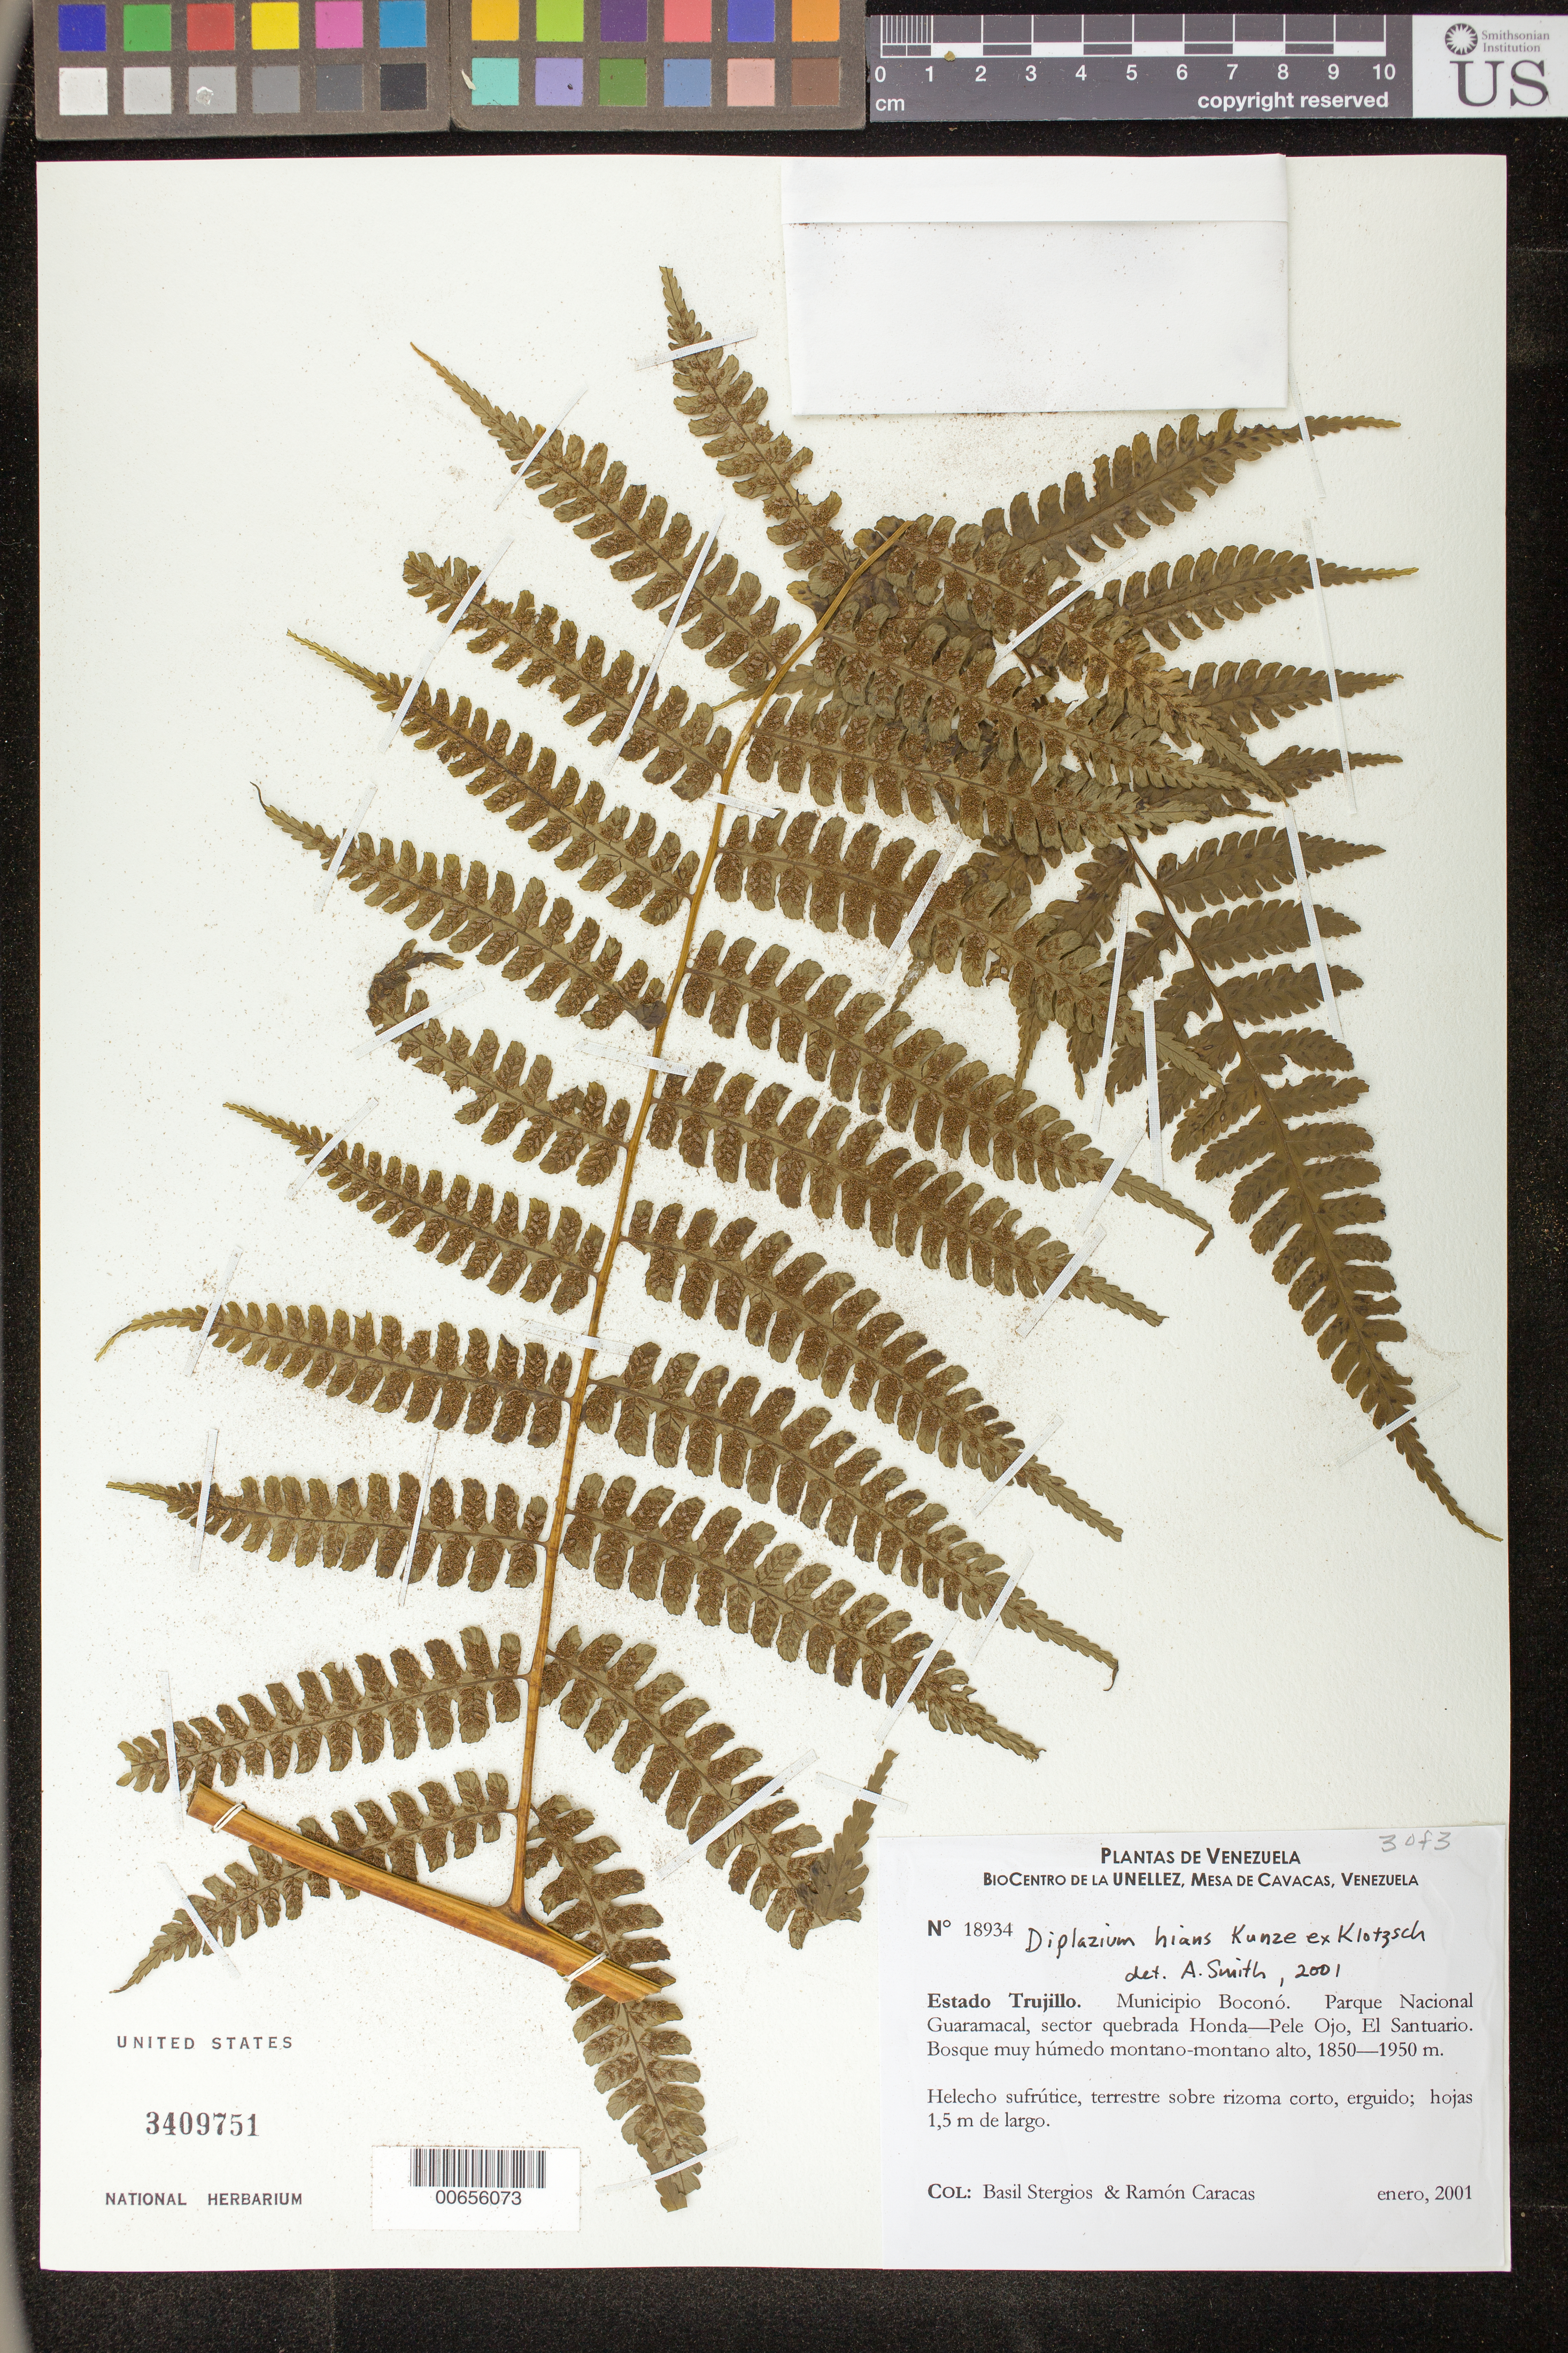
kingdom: Plantae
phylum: Tracheophyta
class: Polypodiopsida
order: Polypodiales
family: Athyriaceae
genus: Diplazium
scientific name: Diplazium hians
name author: Kunze ex Klotzsch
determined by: Smith, Alan R., (UC)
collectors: B. G. Stergios & R. Caracas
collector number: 18934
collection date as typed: Jan 2001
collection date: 2001-01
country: Venezuela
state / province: Trujillo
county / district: Boconó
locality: Parque Nacional Guaramacal, sector quebrada Honda-Pele Ojo, El Santuario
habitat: Bosque muy húmedo montano-montano alto.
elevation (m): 1850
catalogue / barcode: US 3409751